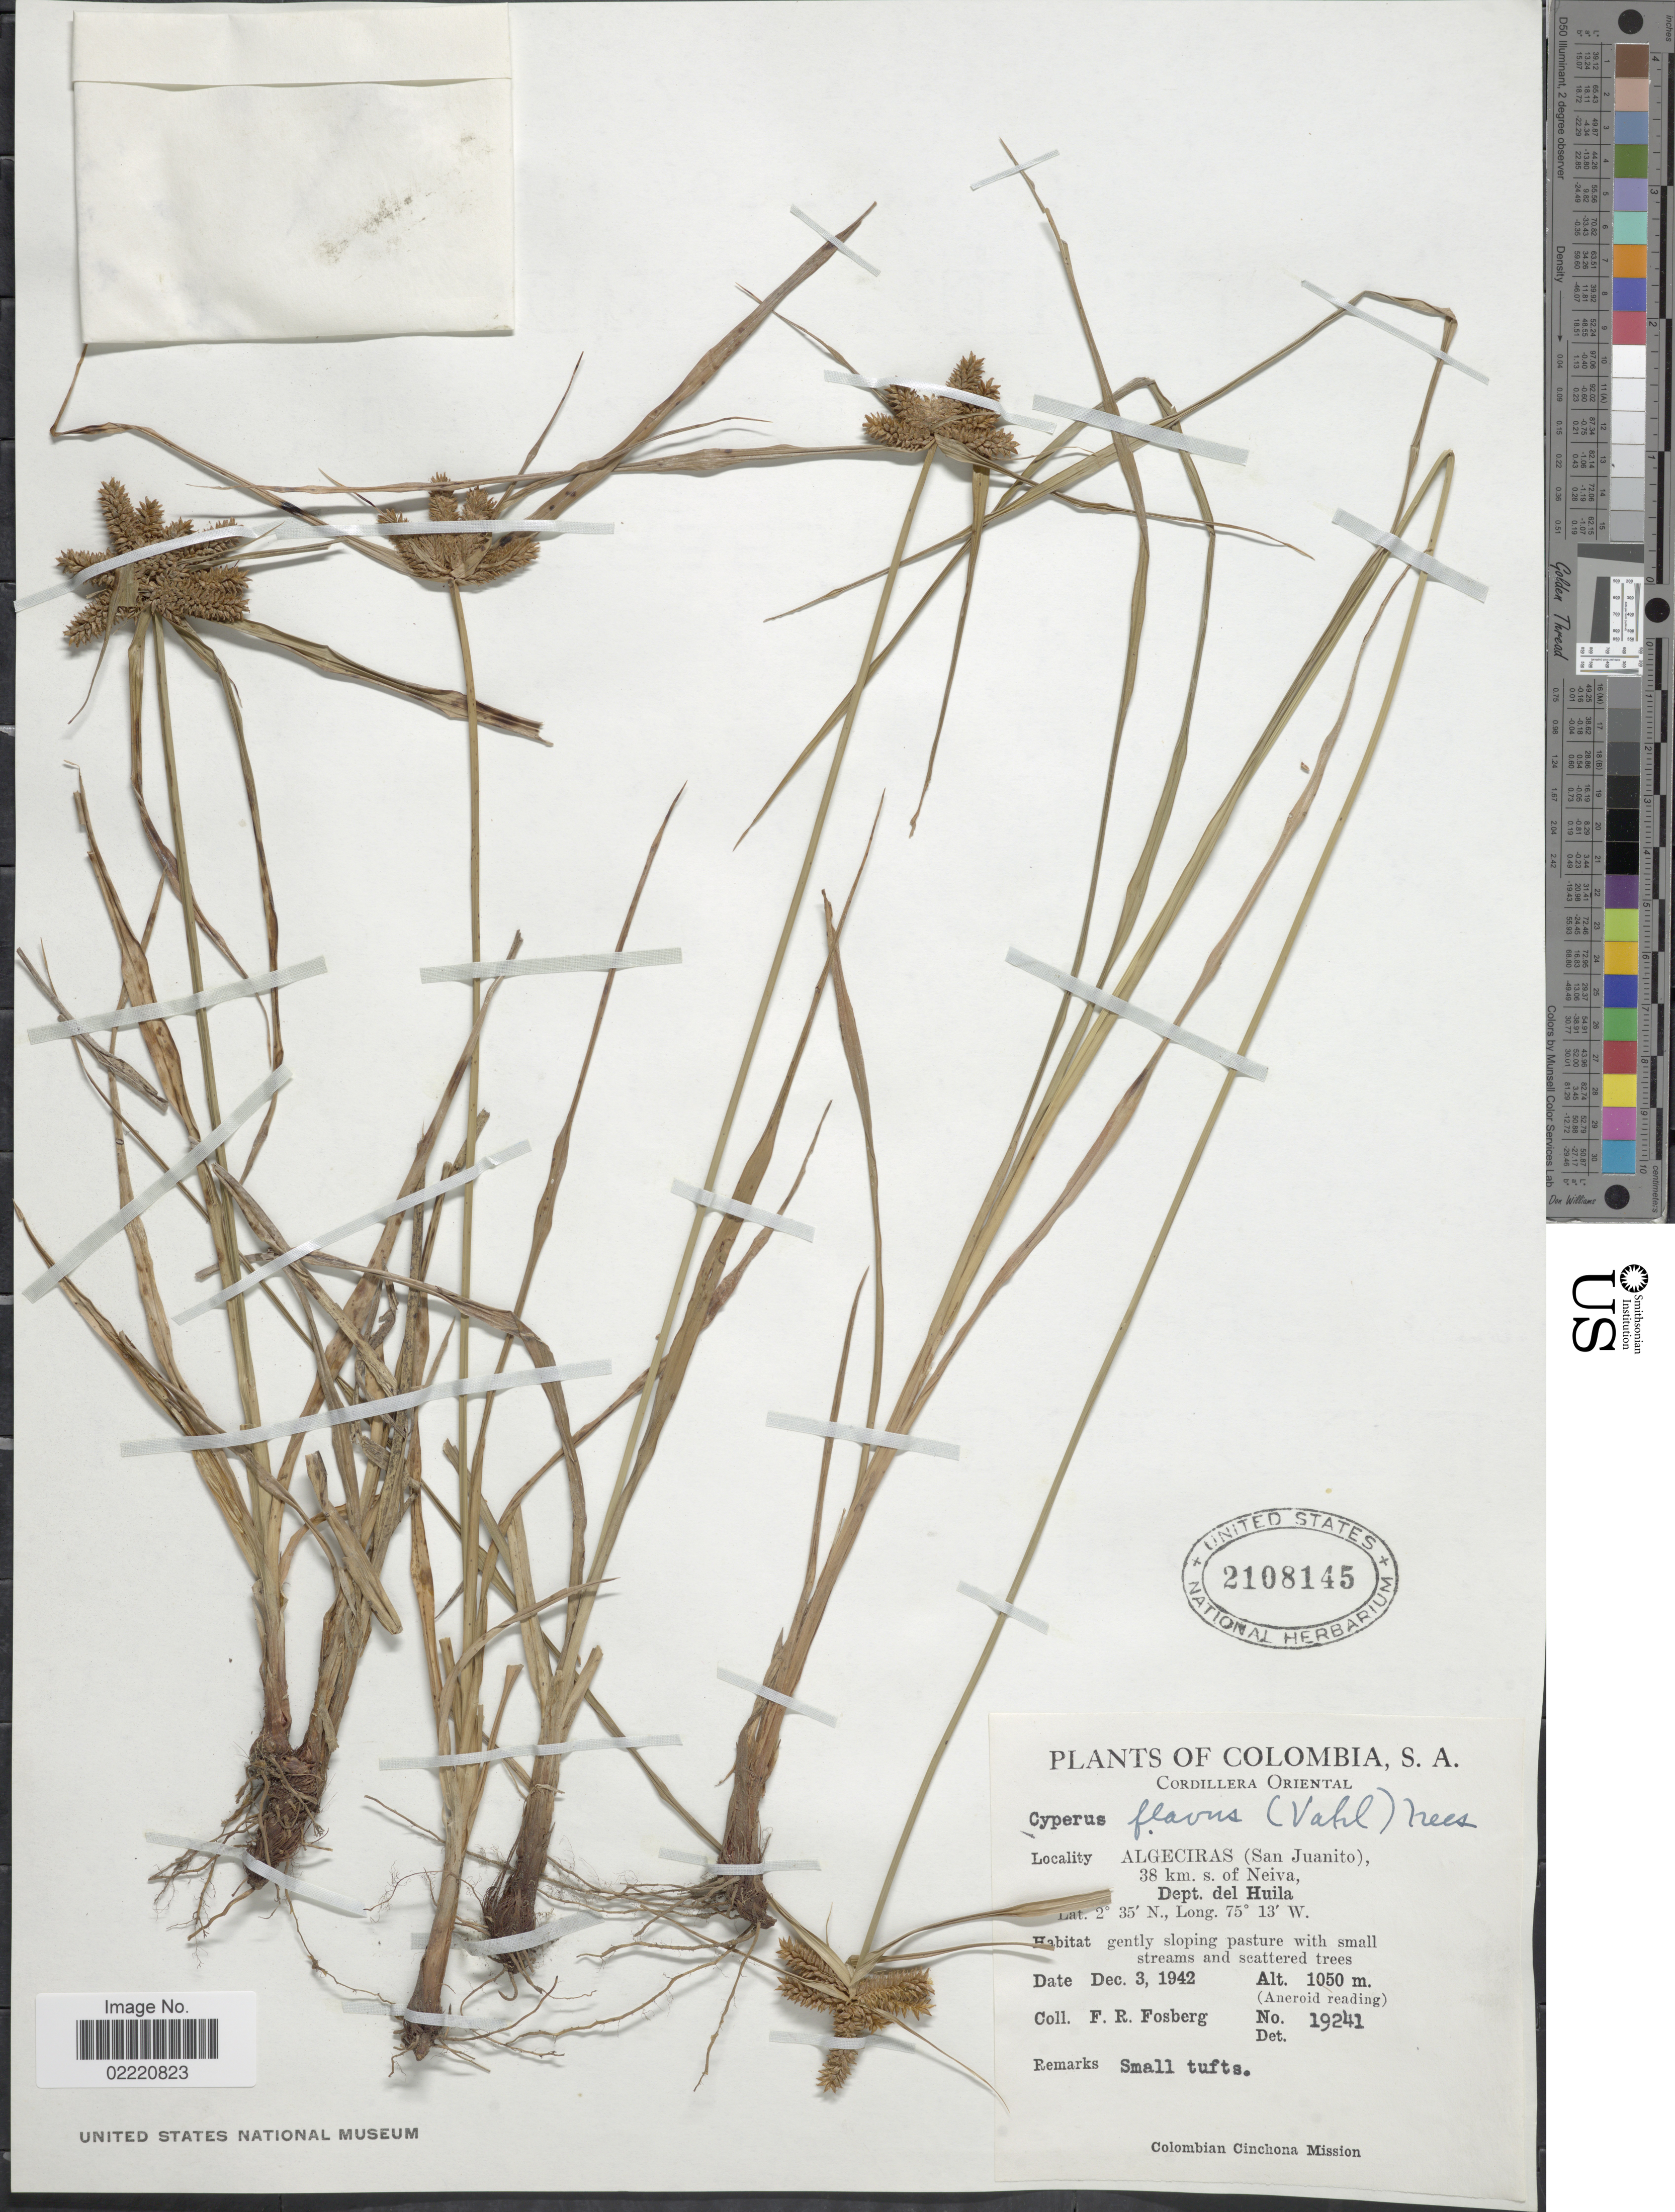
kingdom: Plantae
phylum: Tracheophyta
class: Liliopsida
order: Poales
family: Cyperaceae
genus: Cyperus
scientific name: Cyperus aggregatus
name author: (Willd.) Endl.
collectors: F. R. Fosberg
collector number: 19241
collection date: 1942-12-03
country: Colombia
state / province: Huila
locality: Cordillera Oriental, Algeciras (San Juanito) 38 km. s. of Neiva, Dept. del Huila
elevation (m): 1050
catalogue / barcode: US 2108145